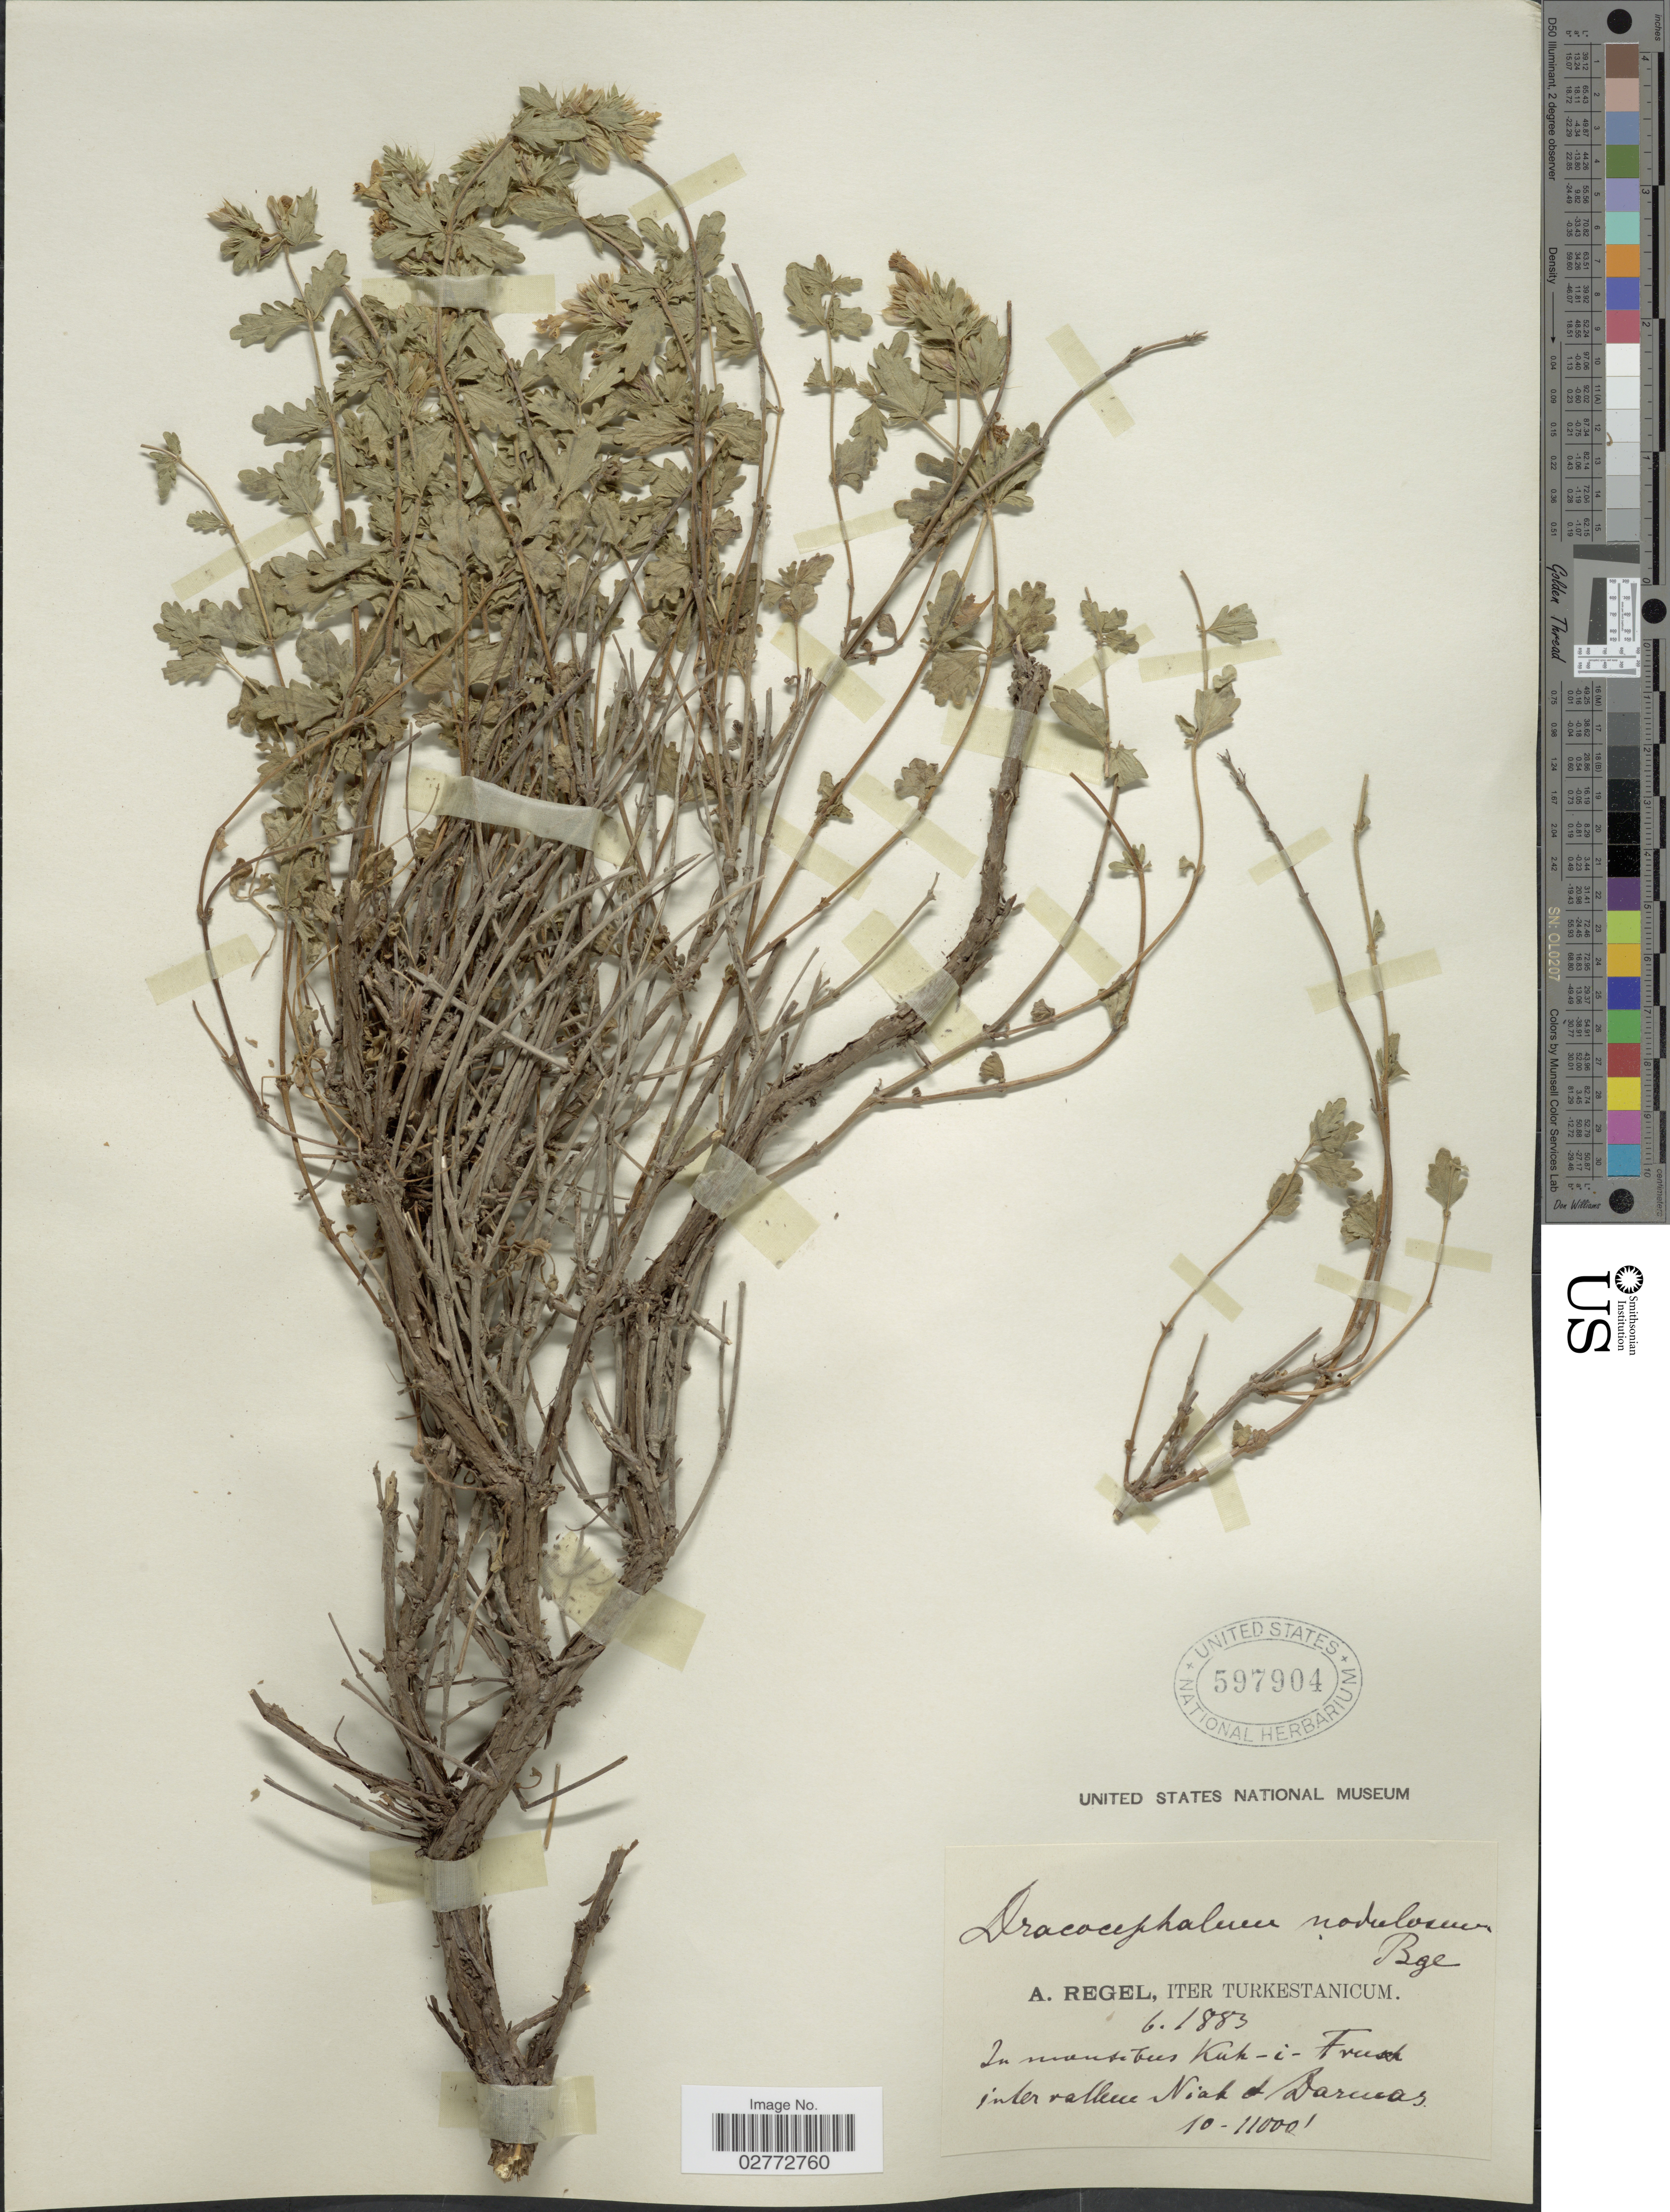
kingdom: Plantae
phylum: Tracheophyta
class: Magnoliopsida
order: Lamiales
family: Lamiaceae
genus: Dracocephalum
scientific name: Dracocephalum nodulosum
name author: Rupr.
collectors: A. Regel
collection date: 1883-06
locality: In montibus Kuh-i-Frusch. inter vallene Niah [interpreted] et Darwas. Iter Turkestanicum.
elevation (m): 3048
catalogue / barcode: US 597904